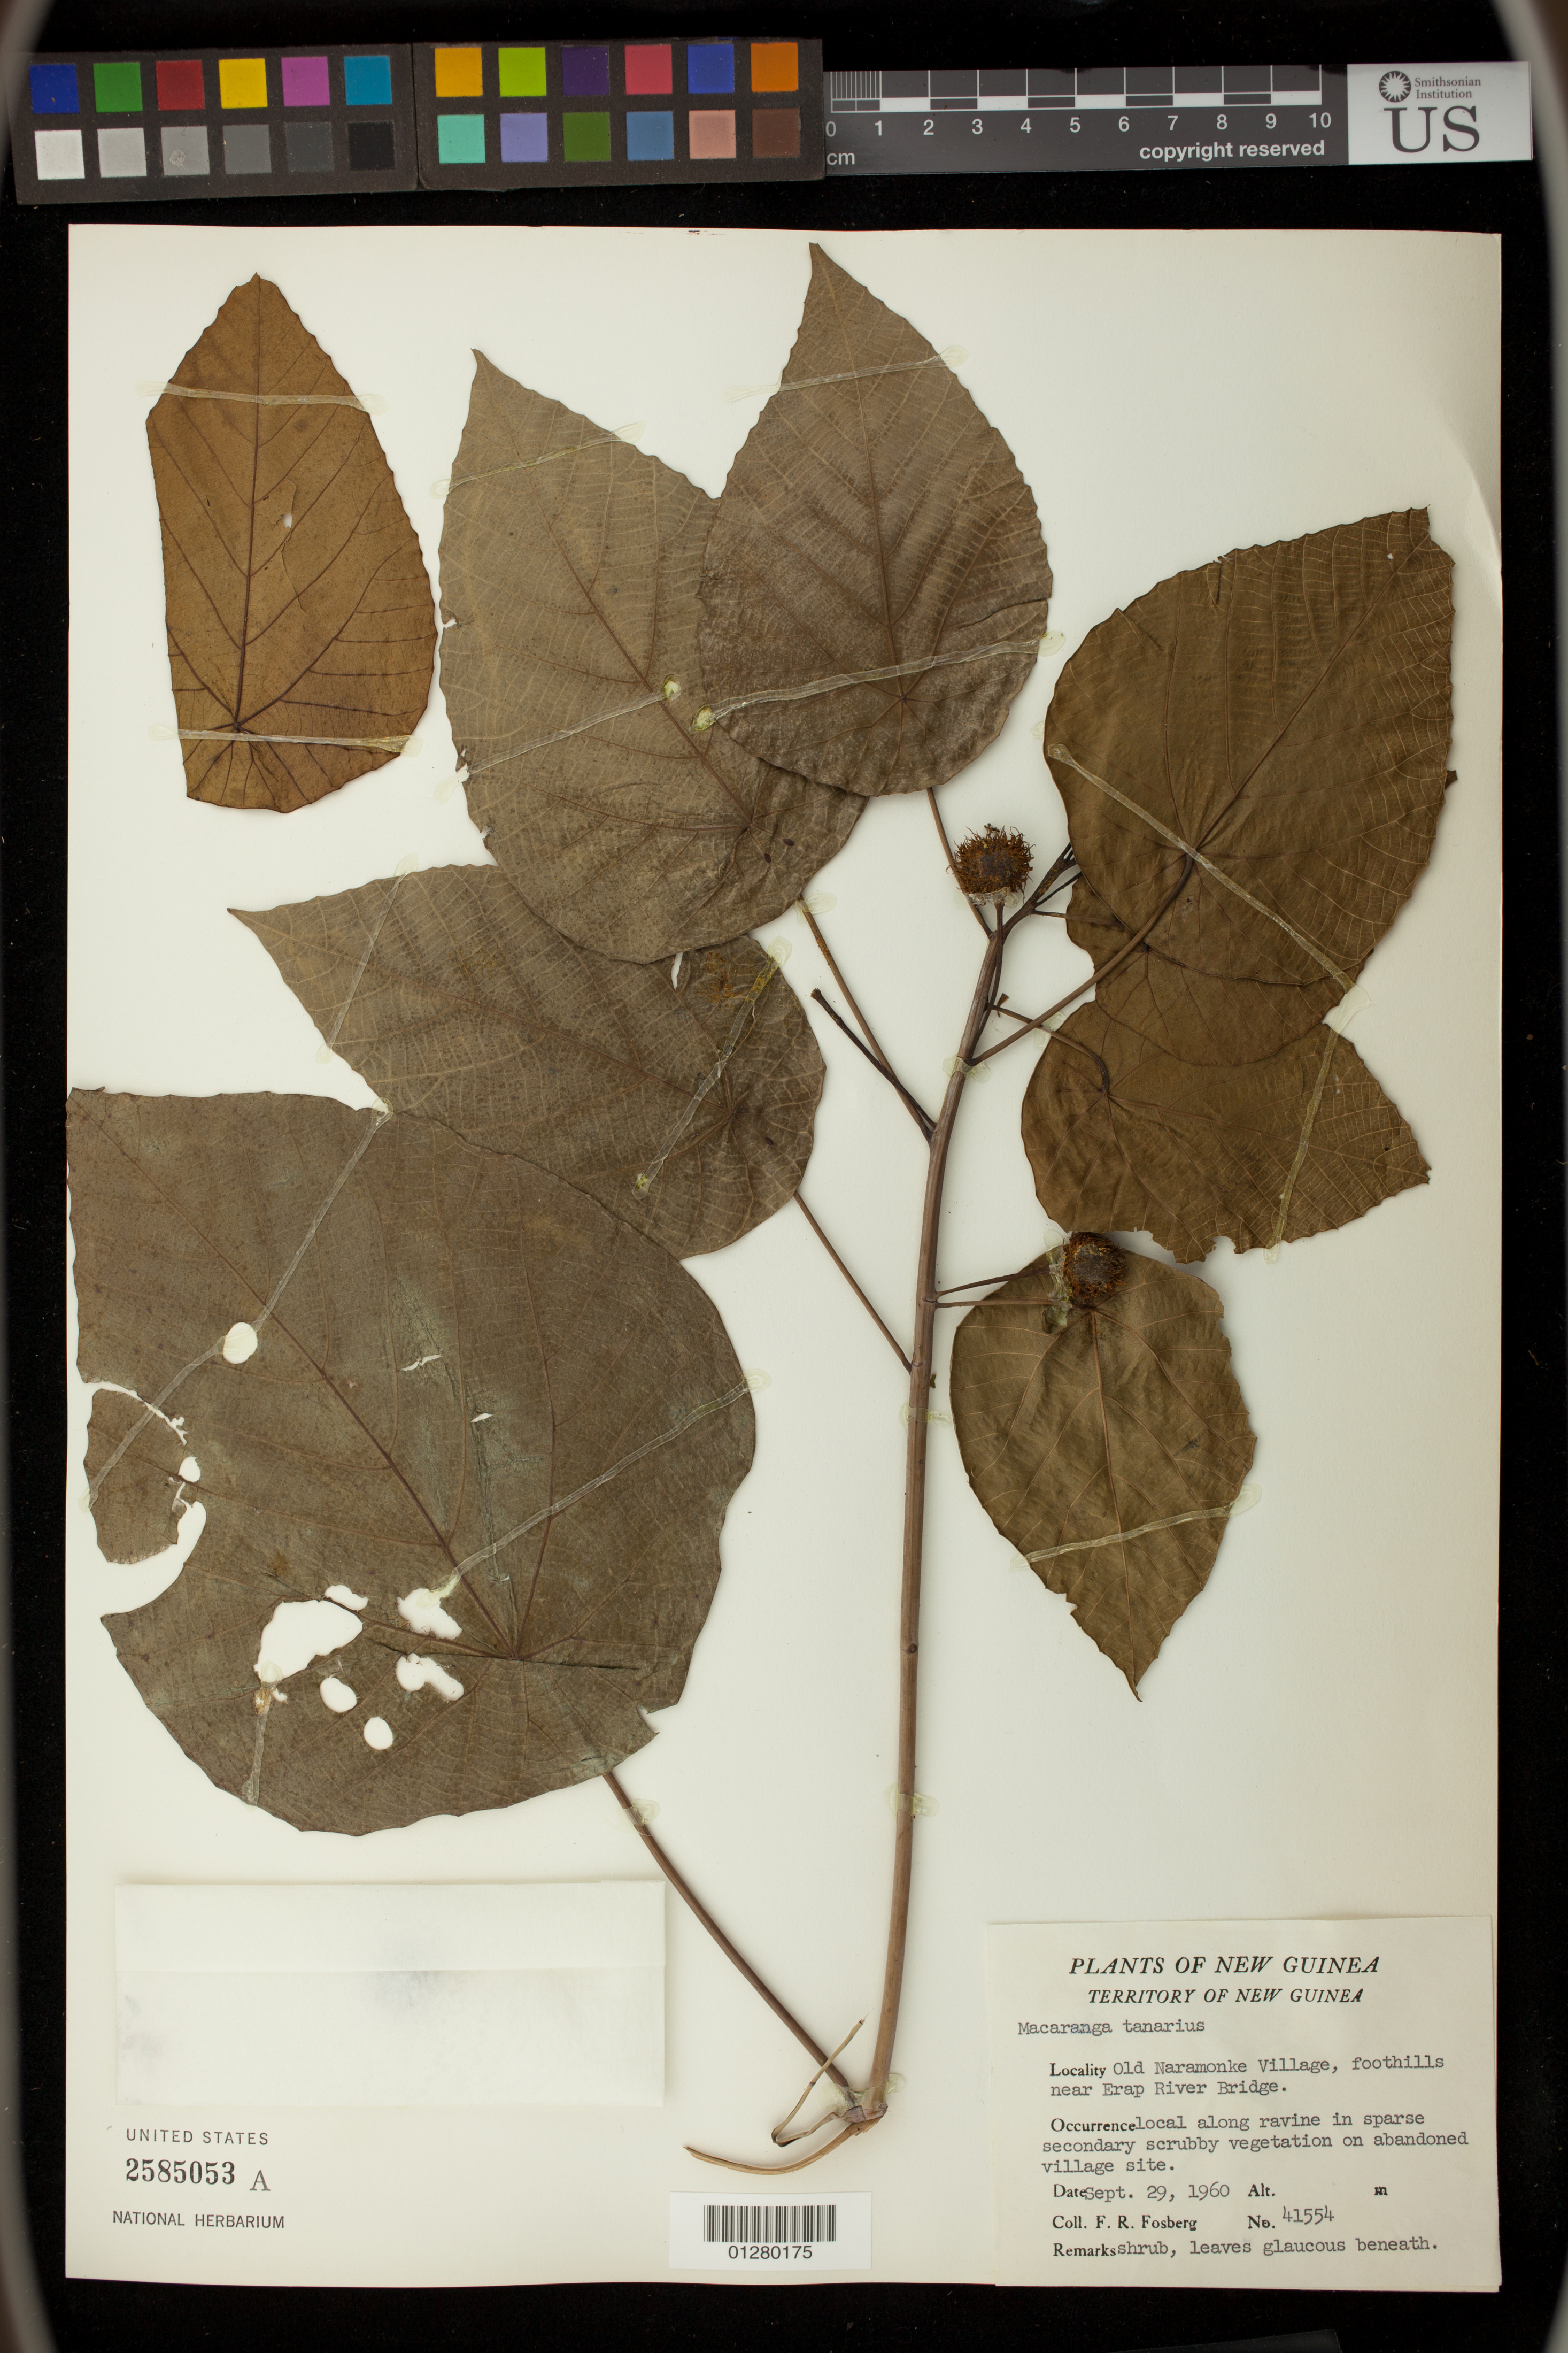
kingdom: Plantae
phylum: Tracheophyta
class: Magnoliopsida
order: Malpighiales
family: Euphorbiaceae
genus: Macaranga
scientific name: Macaranga tanarius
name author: (L.) Müll. Arg.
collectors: F. R. Fosberg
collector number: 41554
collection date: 1960-09-29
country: Papua New Guinea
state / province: Morobe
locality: Old Naramonke Village, foothills near Erap River Bridge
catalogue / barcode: US 2585053A